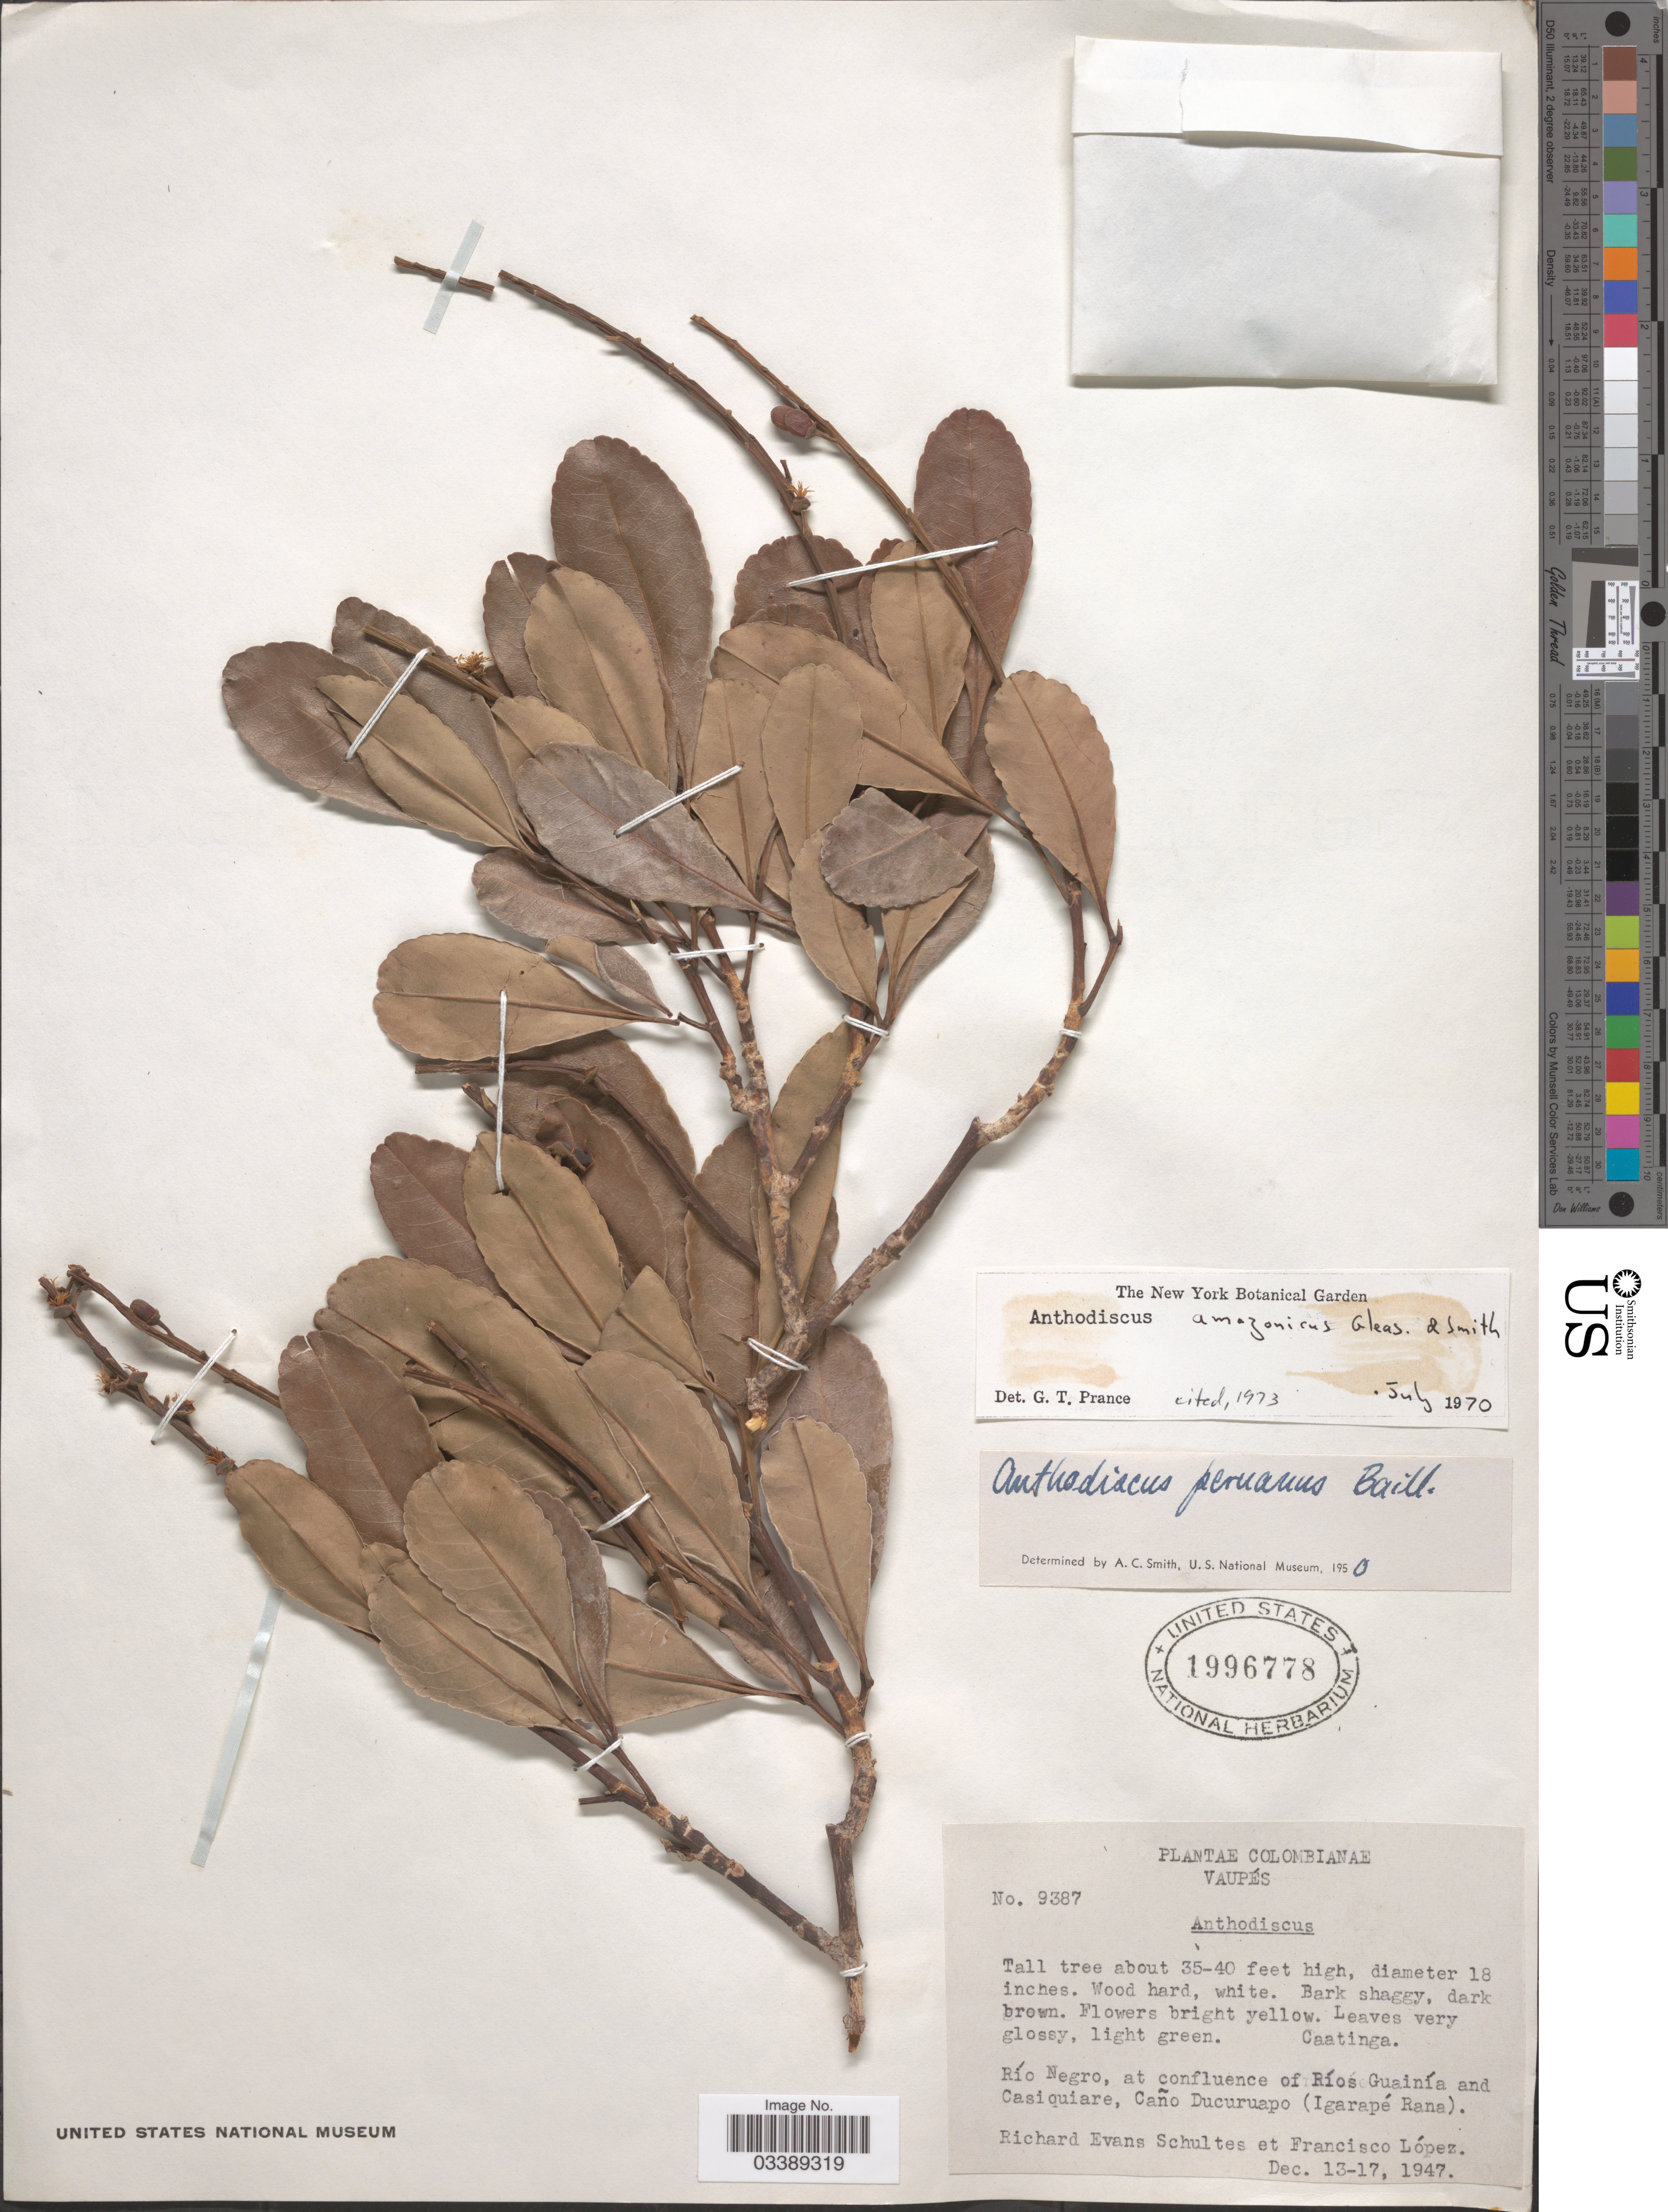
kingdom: Plantae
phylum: Tracheophyta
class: Magnoliopsida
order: Malpighiales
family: Caryocaraceae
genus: Anthodiscus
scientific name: Anthodiscus amazonicus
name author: Gleason & A.C. Sm.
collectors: R. E. Schultes & F. Lopéz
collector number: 9387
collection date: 1947-12-13/1947-12-17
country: Colombia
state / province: Vaupés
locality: Río Negro, at confluence of Ríos Guainía and Casiquiare, Caño Ducuruapo (Igarapé Rana).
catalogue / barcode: US 1996778